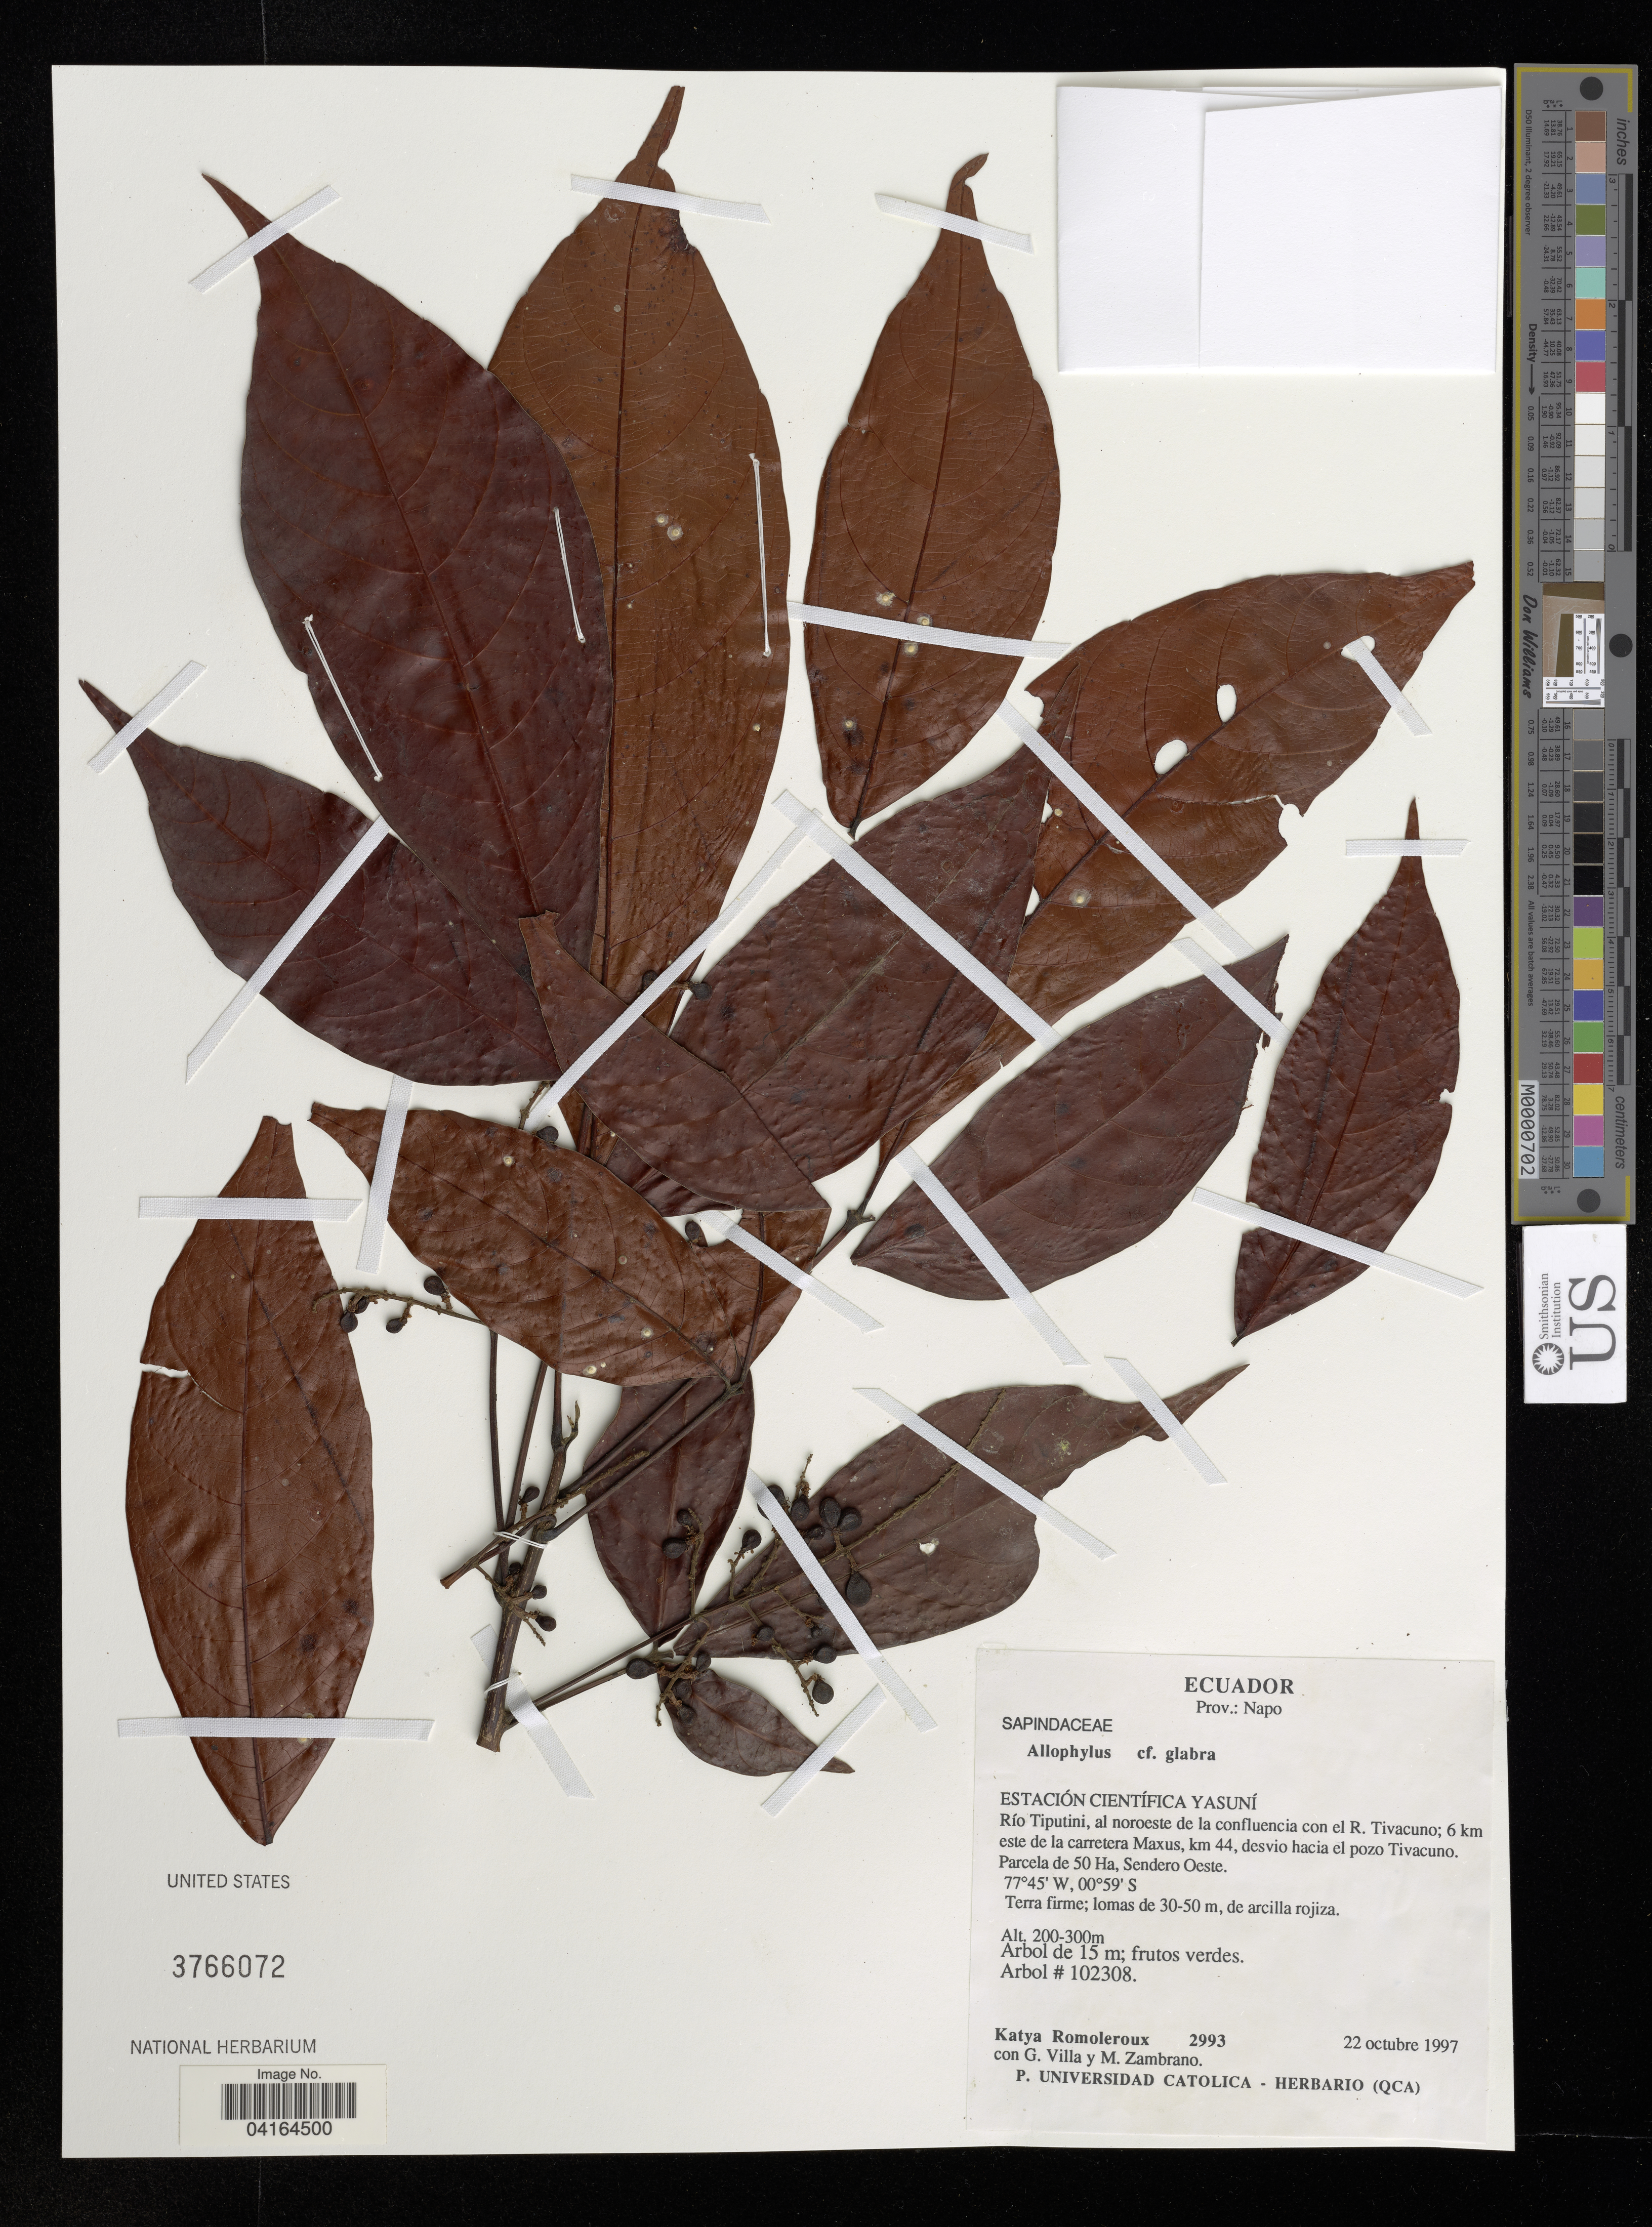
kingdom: Plantae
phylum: Tracheophyta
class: Magnoliopsida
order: Sapindales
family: Sapindaceae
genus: Allophylus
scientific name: Allophylus sp.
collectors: K. Romoleroux, G. Villa & M. Zambrano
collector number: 2993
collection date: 1997-10-22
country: Ecuador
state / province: Napo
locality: Prov.: Napo. Estación Científica Yasuní. Río Tiputini, al noroeste de la confluencia con el R. Tivacuno; 6 km este de la carretera Maxus, km 44, desvio hacia el pozo Tivacuno. Parcela de 50 Ha, Sendero Oeste.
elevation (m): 200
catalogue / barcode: US 3766072